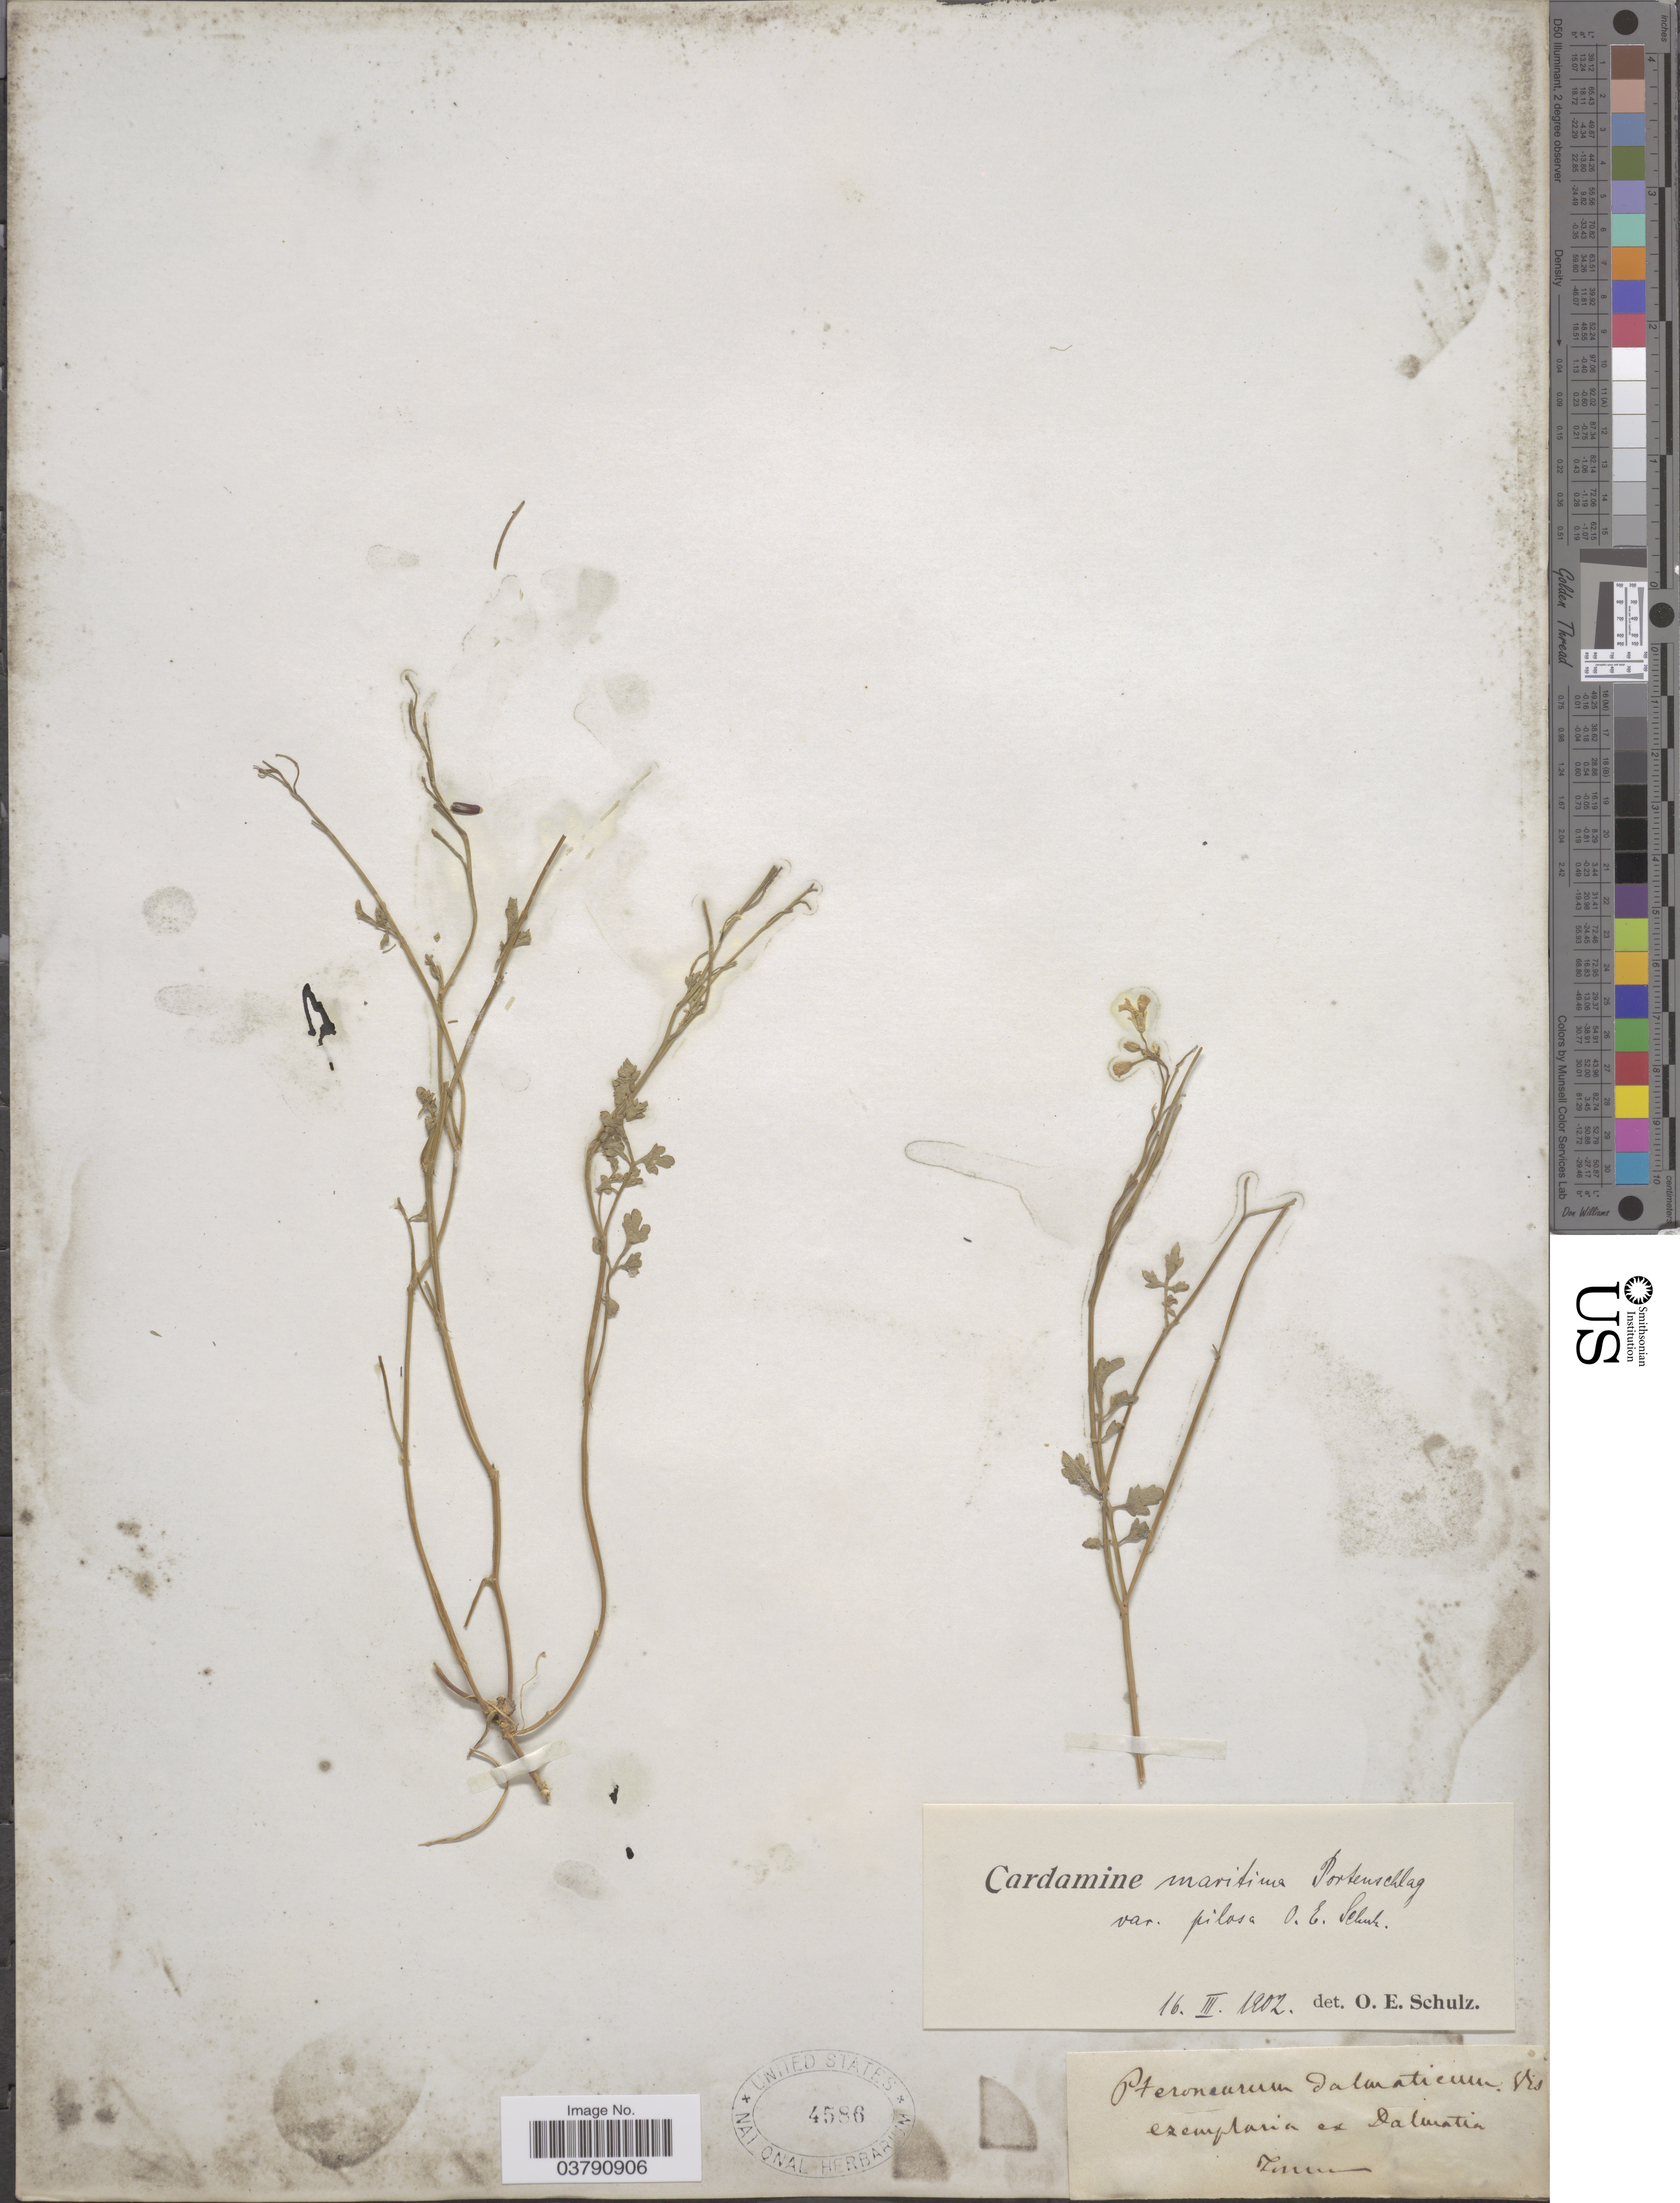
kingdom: Plantae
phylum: Tracheophyta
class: Magnoliopsida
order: Brassicales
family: Brassicaceae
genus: Cardamine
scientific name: Cardamine maritima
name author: DC.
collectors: Tomm.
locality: Dalmatia.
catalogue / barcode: US 4586